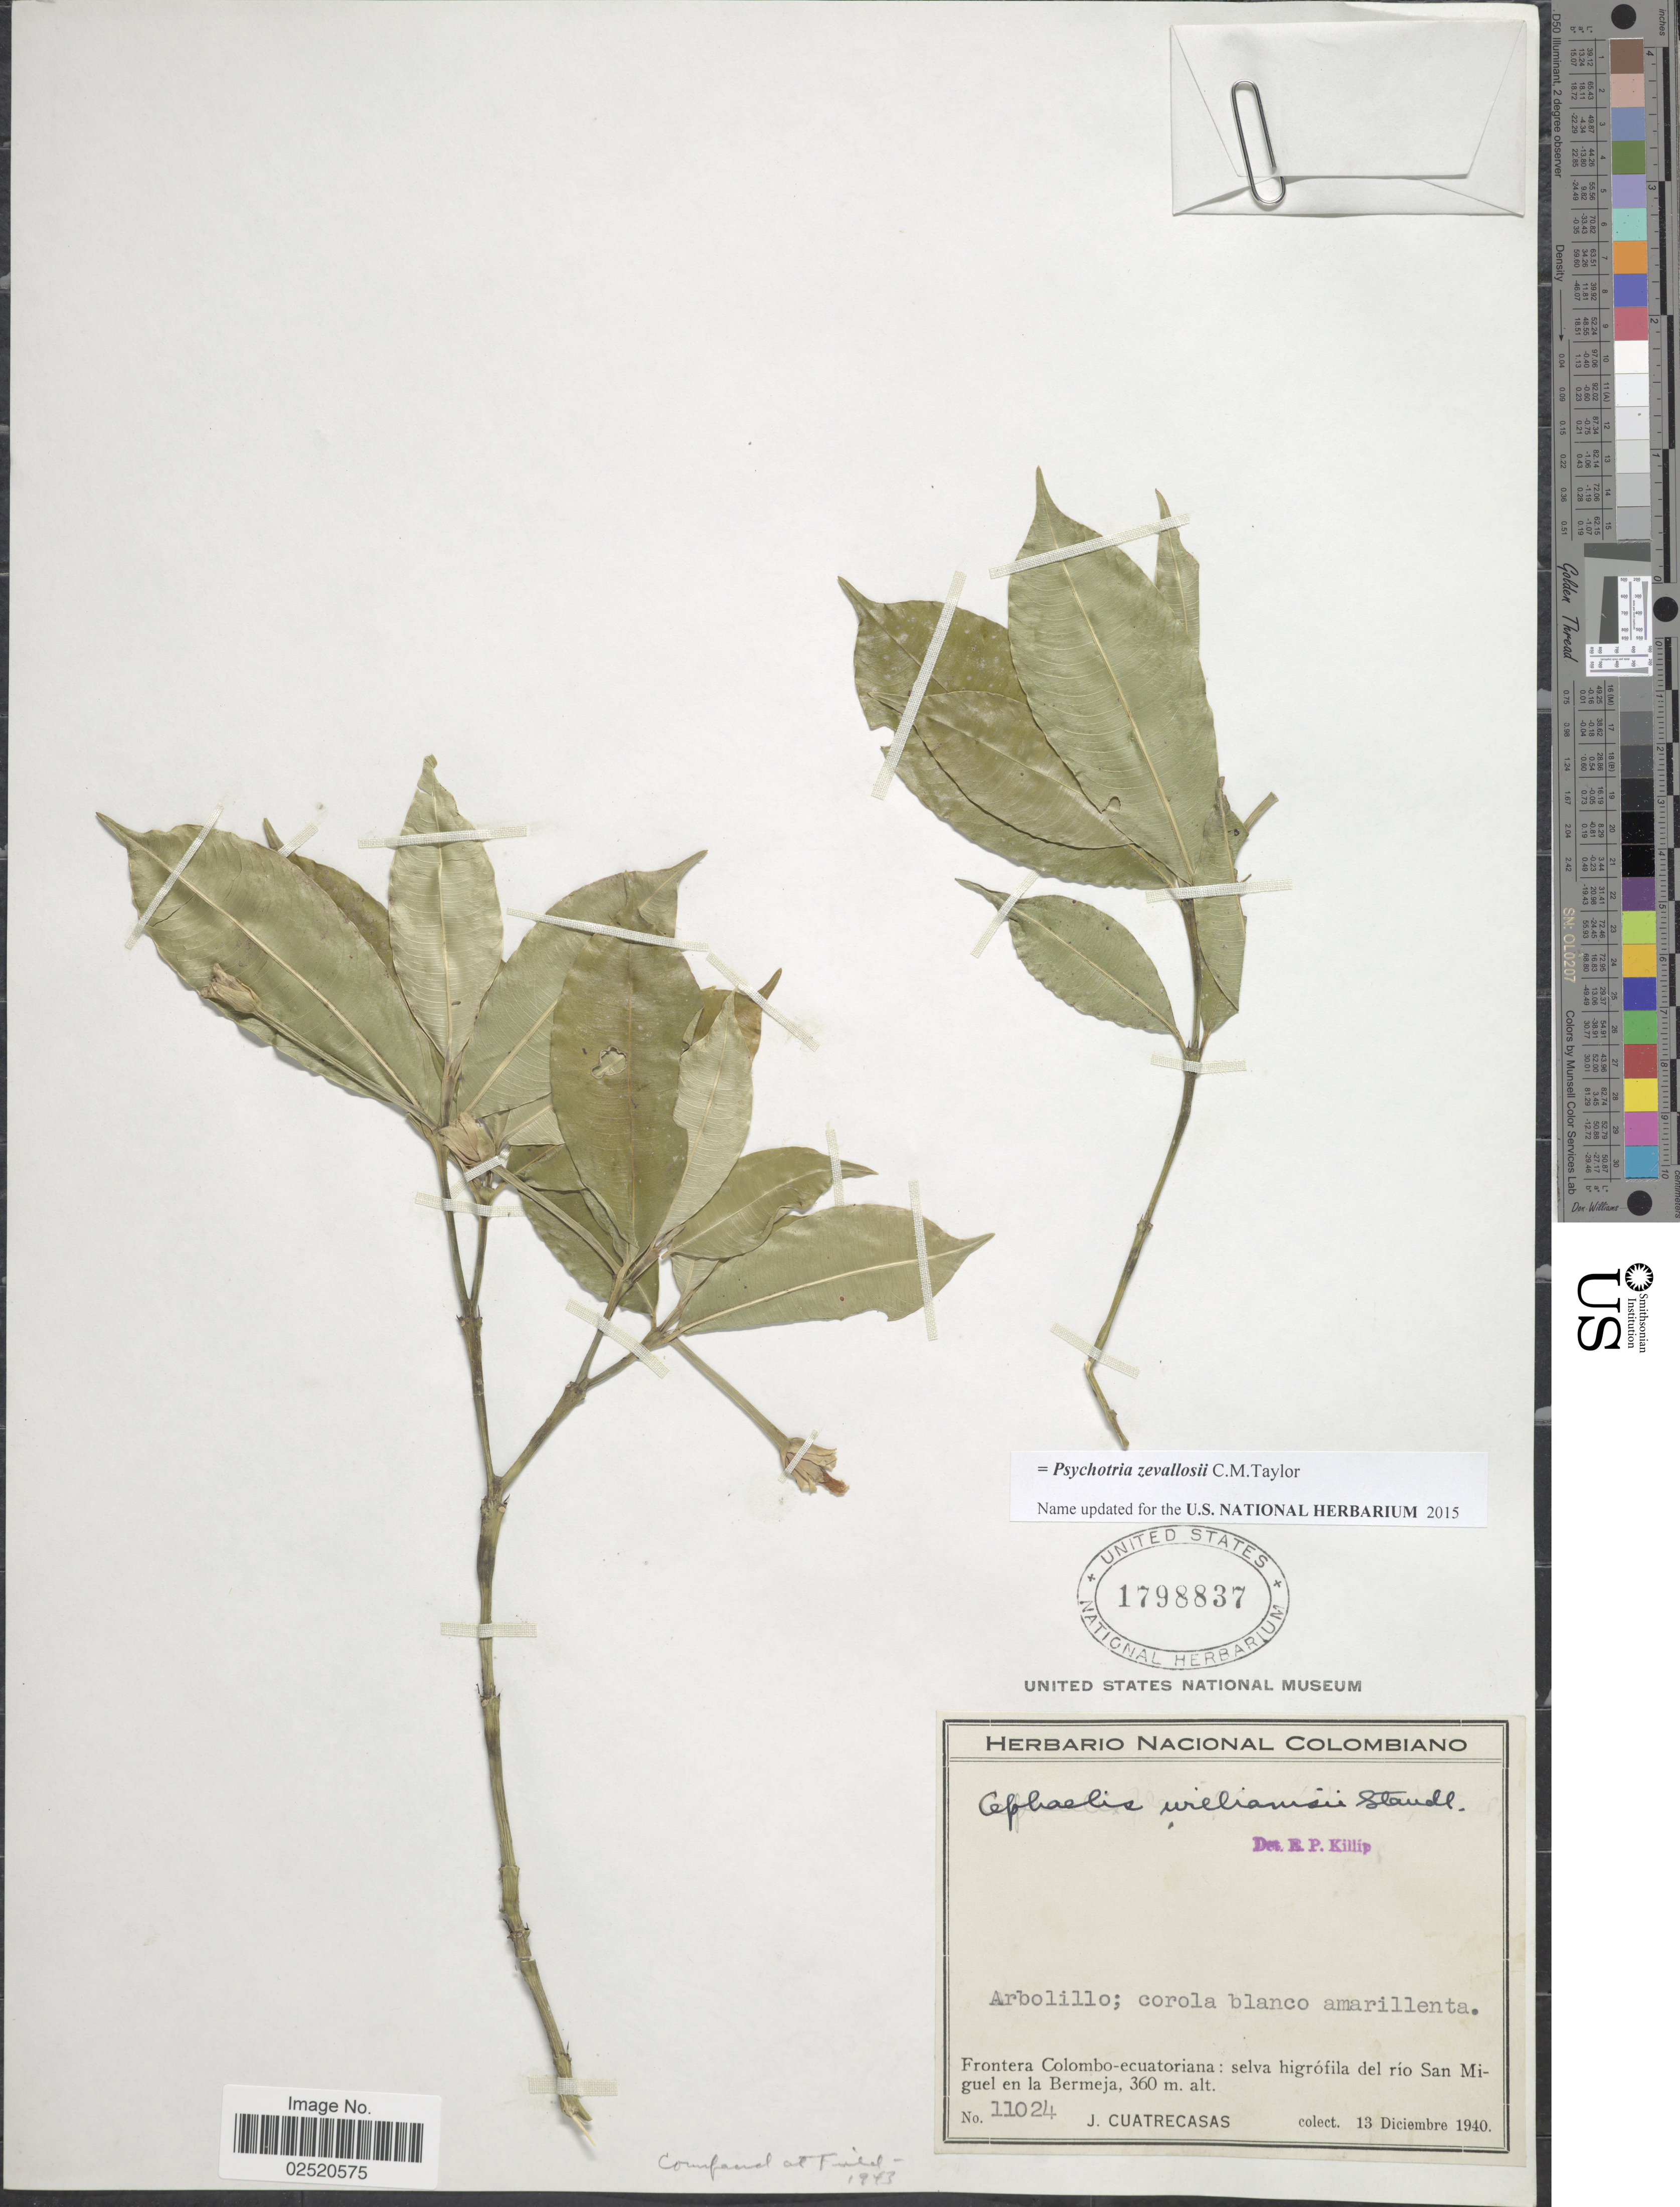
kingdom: Plantae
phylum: Tracheophyta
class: Magnoliopsida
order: Gentianales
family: Rubiaceae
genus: Psychotria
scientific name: Psychotria zevallosii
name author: C.M. Taylor in Brako & Zarucchi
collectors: J. Cuatrecasas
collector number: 11024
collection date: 1940-12-13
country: Colombia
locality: Frontera Colombo-ecuatoriana: selva higrófila del río San Miguel en la Bermeja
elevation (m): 360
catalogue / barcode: US 1798837